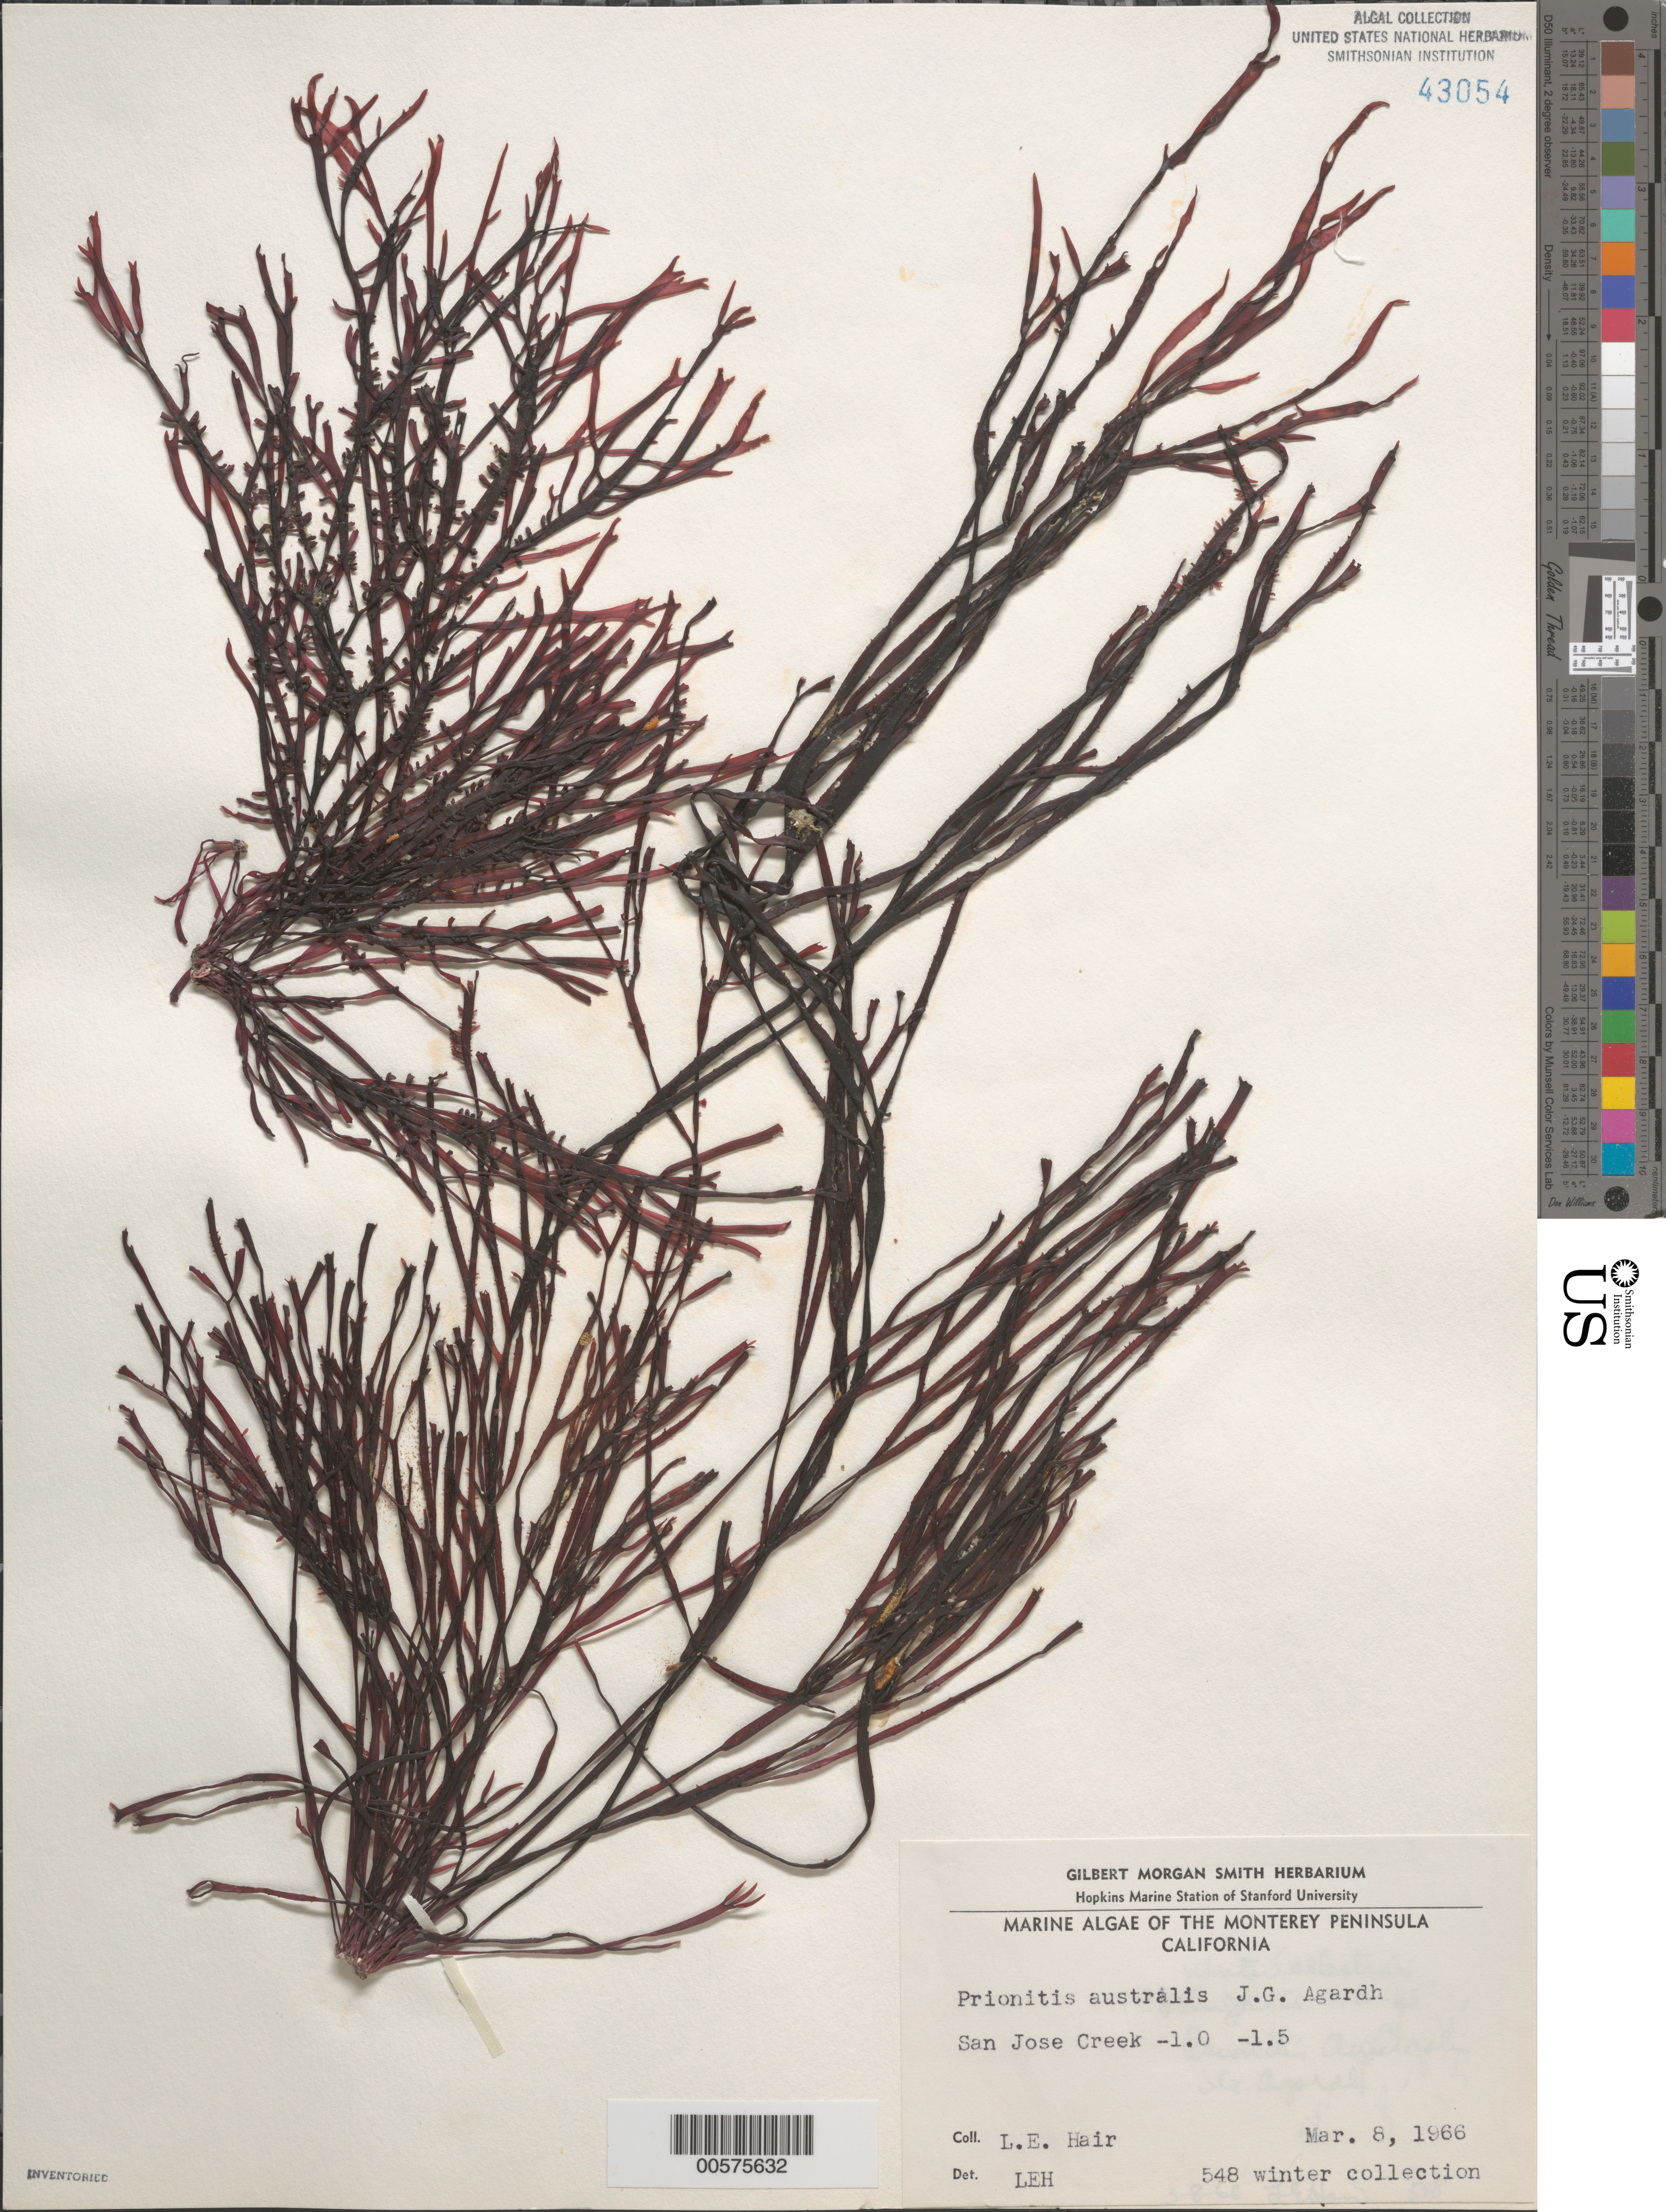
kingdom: Plantae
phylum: Rhodophyta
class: Florideophyceae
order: Cryptonemiales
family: Cryptonemiaceae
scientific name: Prionitis australis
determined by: Hair, L. E.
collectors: L. Hair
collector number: Leh 548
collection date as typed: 08 Mar 1966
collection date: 1966-03-08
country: United States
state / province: California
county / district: Monterey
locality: San Jose Creek, Monterey Peninsula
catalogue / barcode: US 43054